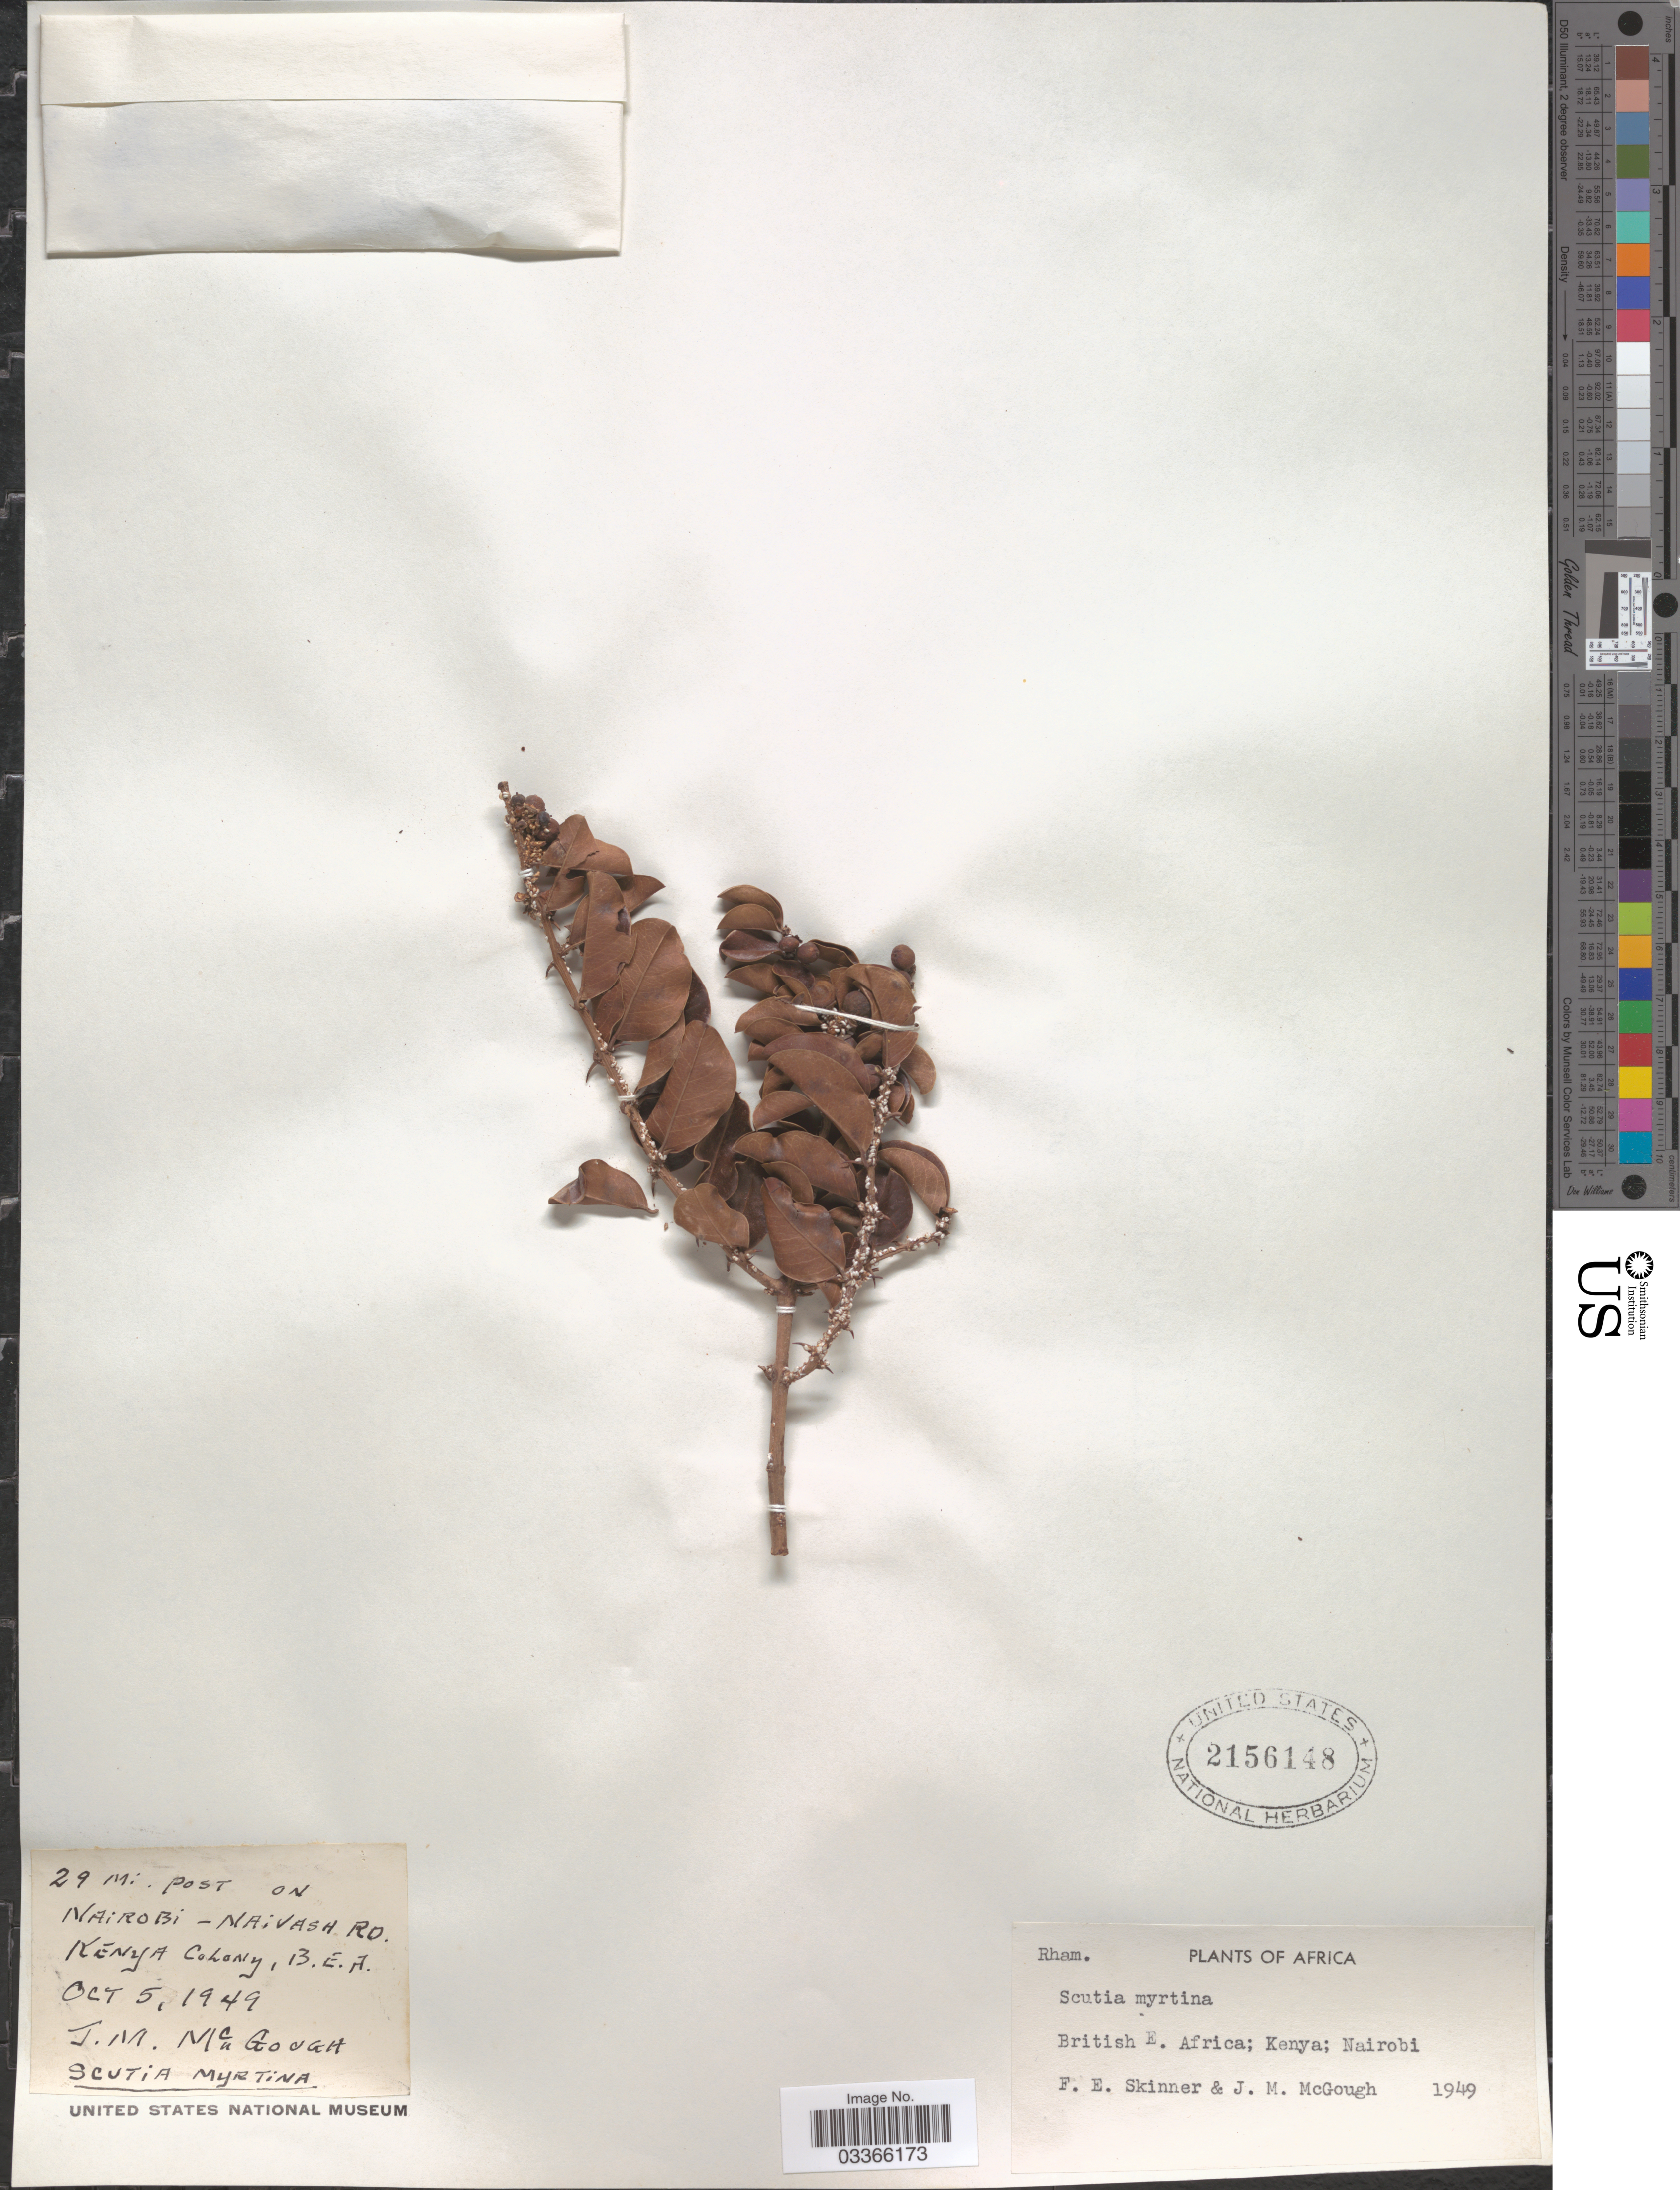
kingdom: Plantae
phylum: Tracheophyta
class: Magnoliopsida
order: Rosales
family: Rhamnaceae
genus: Scutia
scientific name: Scutia myrtina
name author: (Burm. f.) Kurz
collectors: F. Skinner & J. Mcgough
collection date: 1949-10-05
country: Kenya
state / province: Nairobi Area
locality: British E. Africa, 29 mi. post on Nairobi - Naivasa RD. [interpreted]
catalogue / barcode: US 2156148